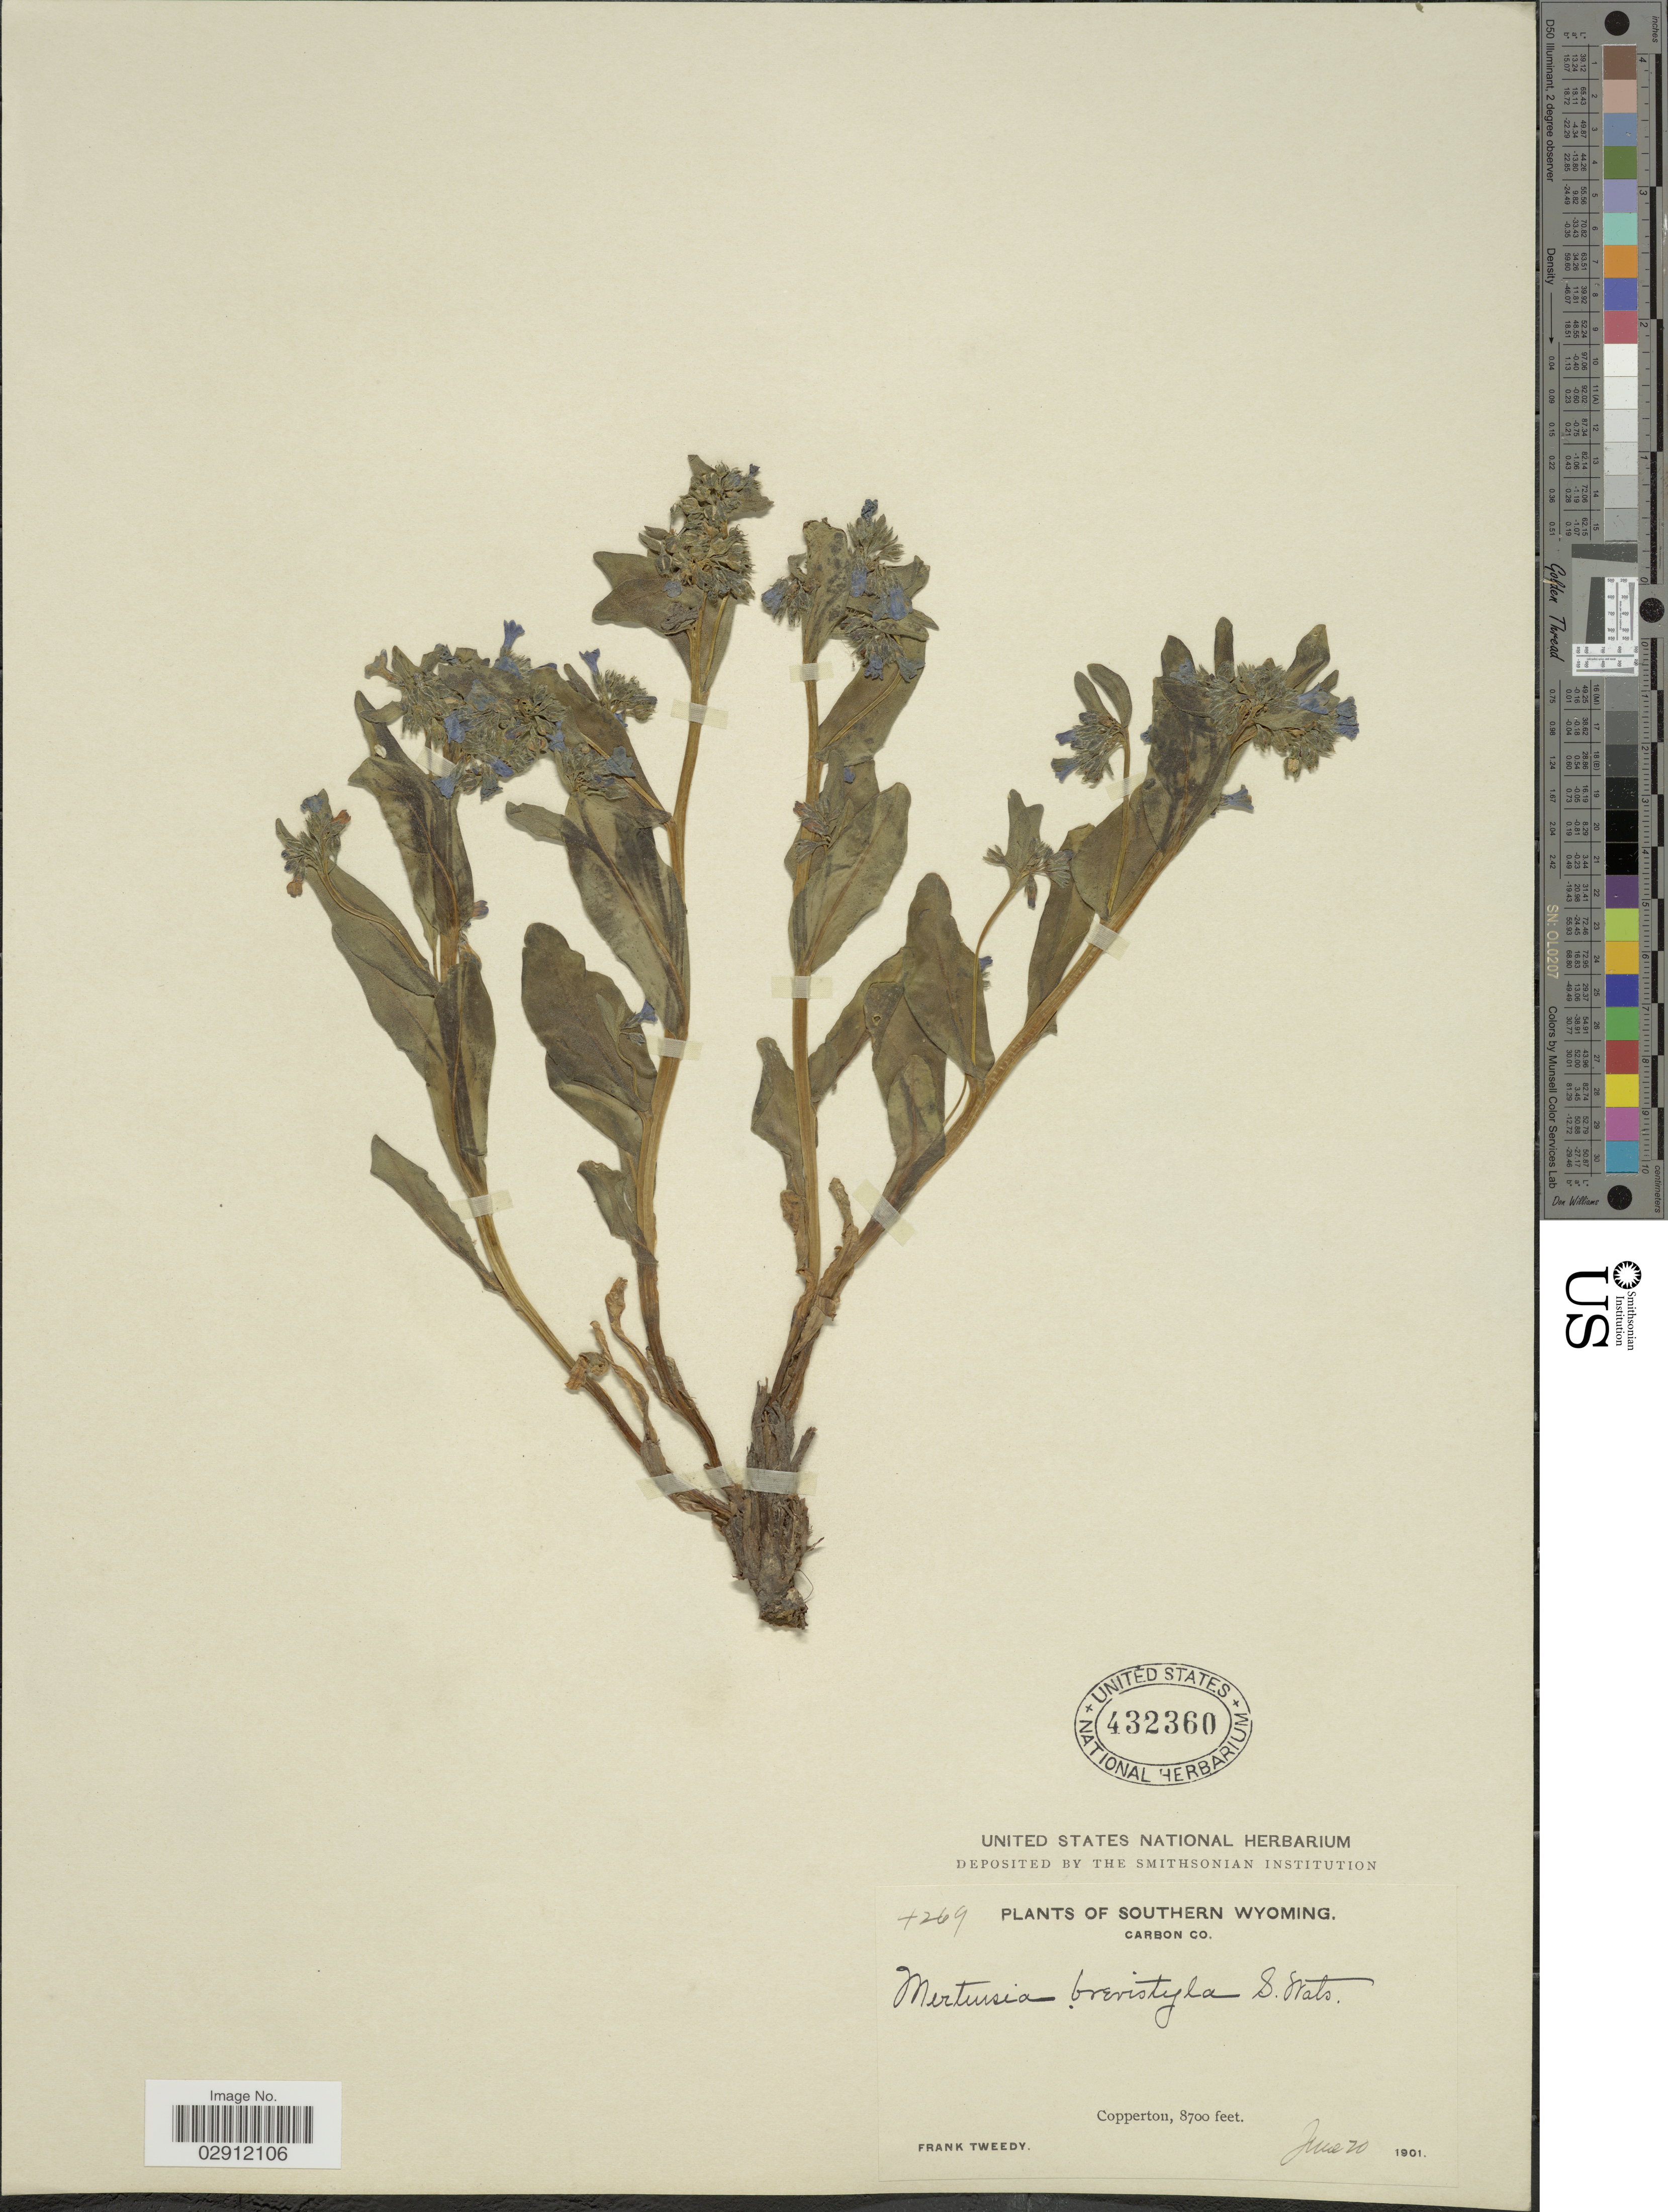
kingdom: Plantae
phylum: Tracheophyta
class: Magnoliopsida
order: Boraginales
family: Boraginaceae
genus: Mertensia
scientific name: Mertensia brevistyla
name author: S. Watson in C. King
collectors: F. Tweedy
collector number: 4269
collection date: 1901-06-20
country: United States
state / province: Wyoming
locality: Southern Wyoming. Carbon Co. Copperton.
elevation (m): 2652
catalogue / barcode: US 432360